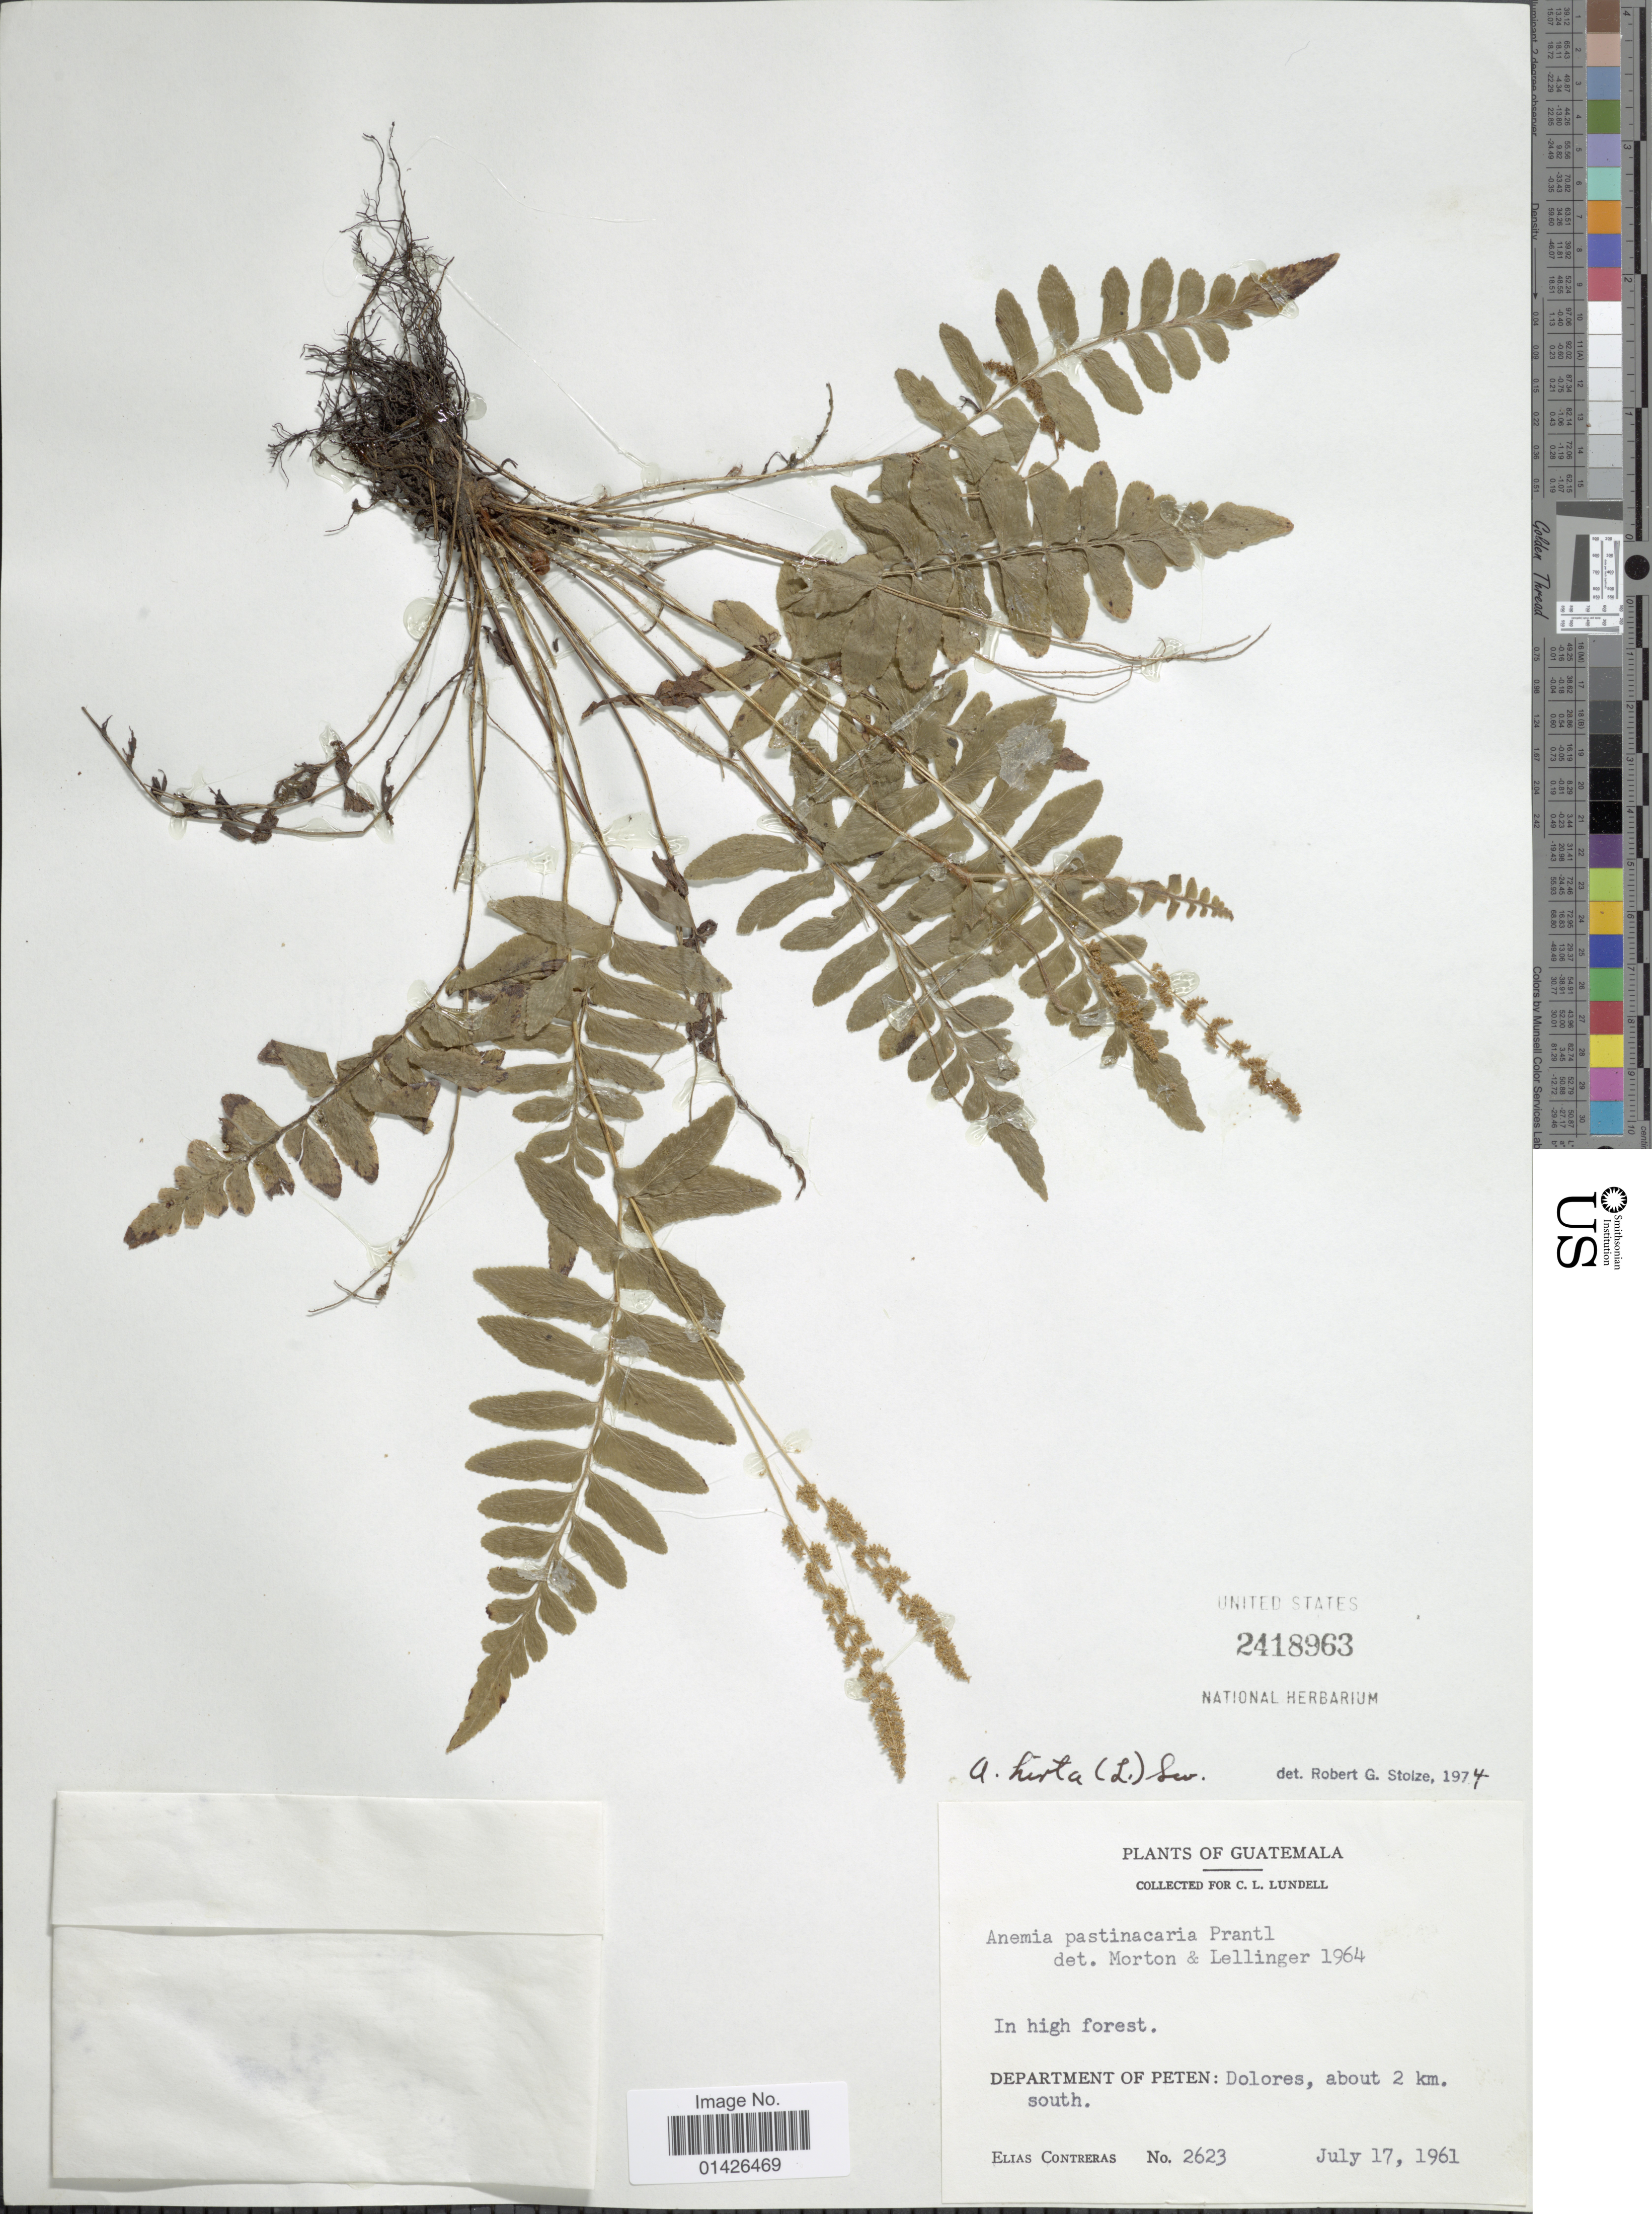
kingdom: Plantae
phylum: Tracheophyta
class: Polypodiopsida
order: Schizaeales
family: Anemiaceae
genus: Anemia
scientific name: Anemia hirta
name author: (L.) Sw.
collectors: E. Contreras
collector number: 2623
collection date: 1961-07-17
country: Guatemala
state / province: El Petén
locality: Department of Peten: Dolores, about 2 km south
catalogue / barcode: US 2418963